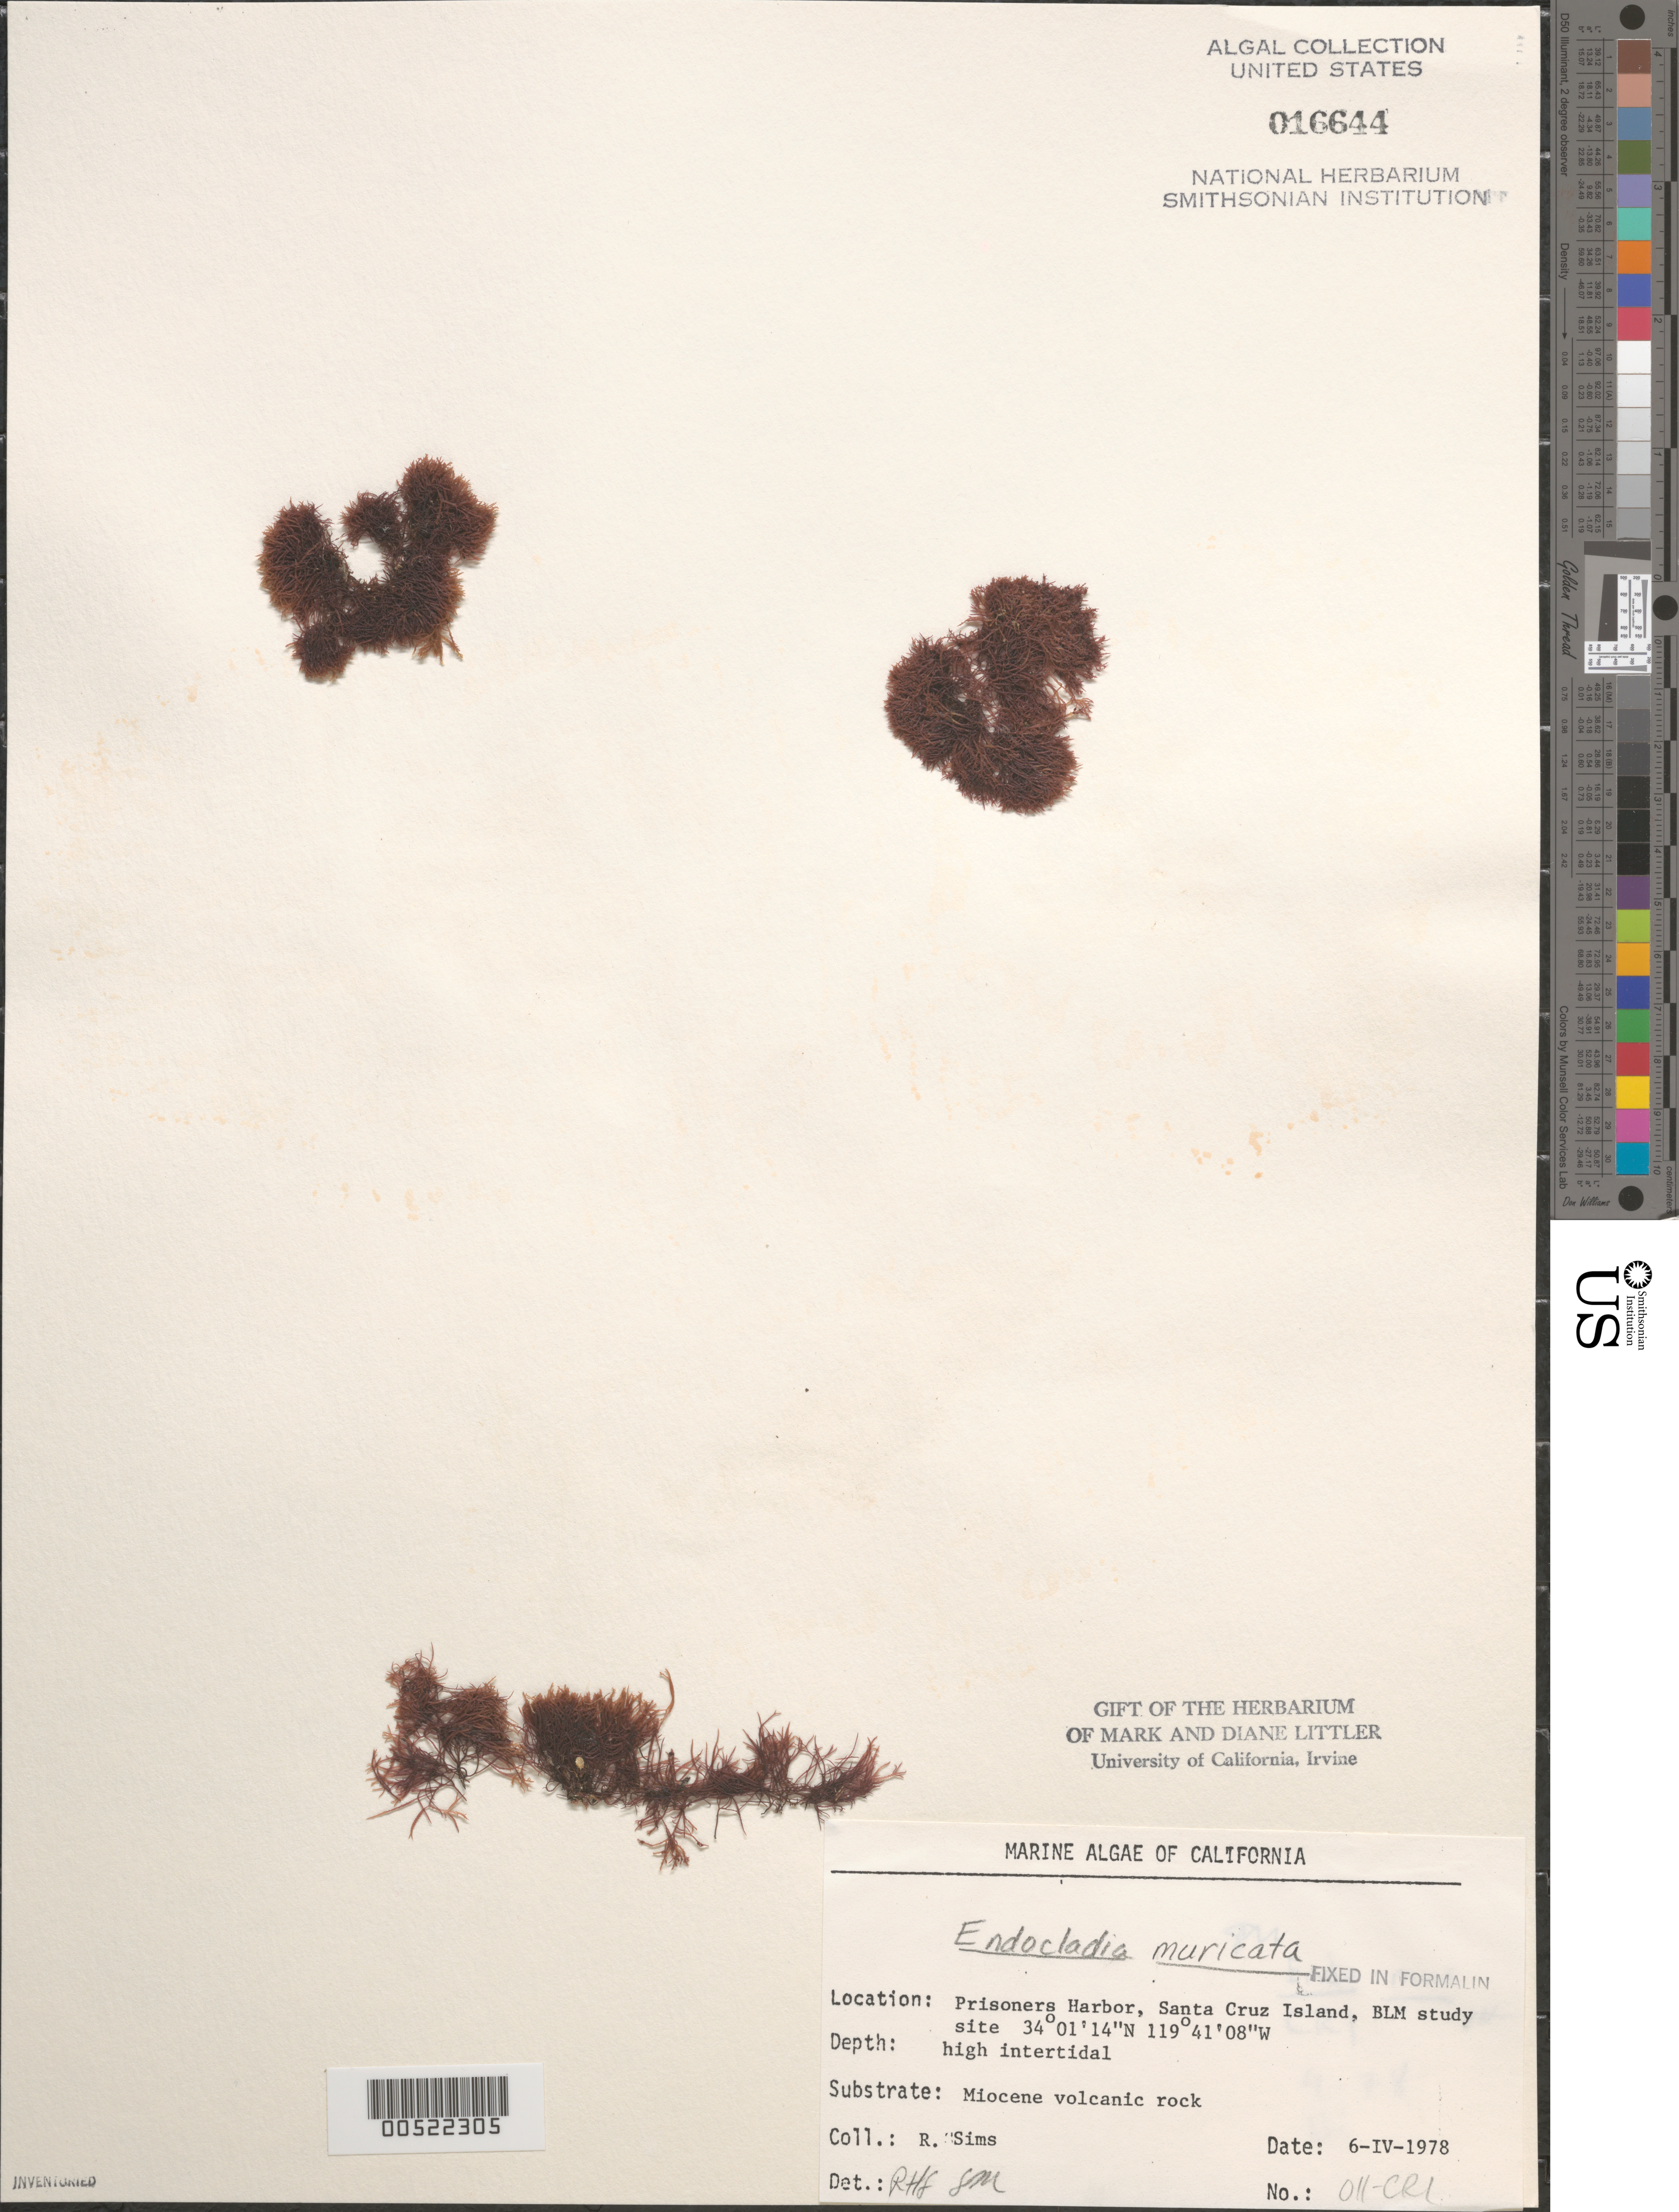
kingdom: Plantae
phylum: Rhodophyta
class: Florideophyceae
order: Gigartinales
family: Endocladiaceae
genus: Endocladia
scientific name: Endocladia muricata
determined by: Sims, Robert H.; Murray, S. N.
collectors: R. H. Sims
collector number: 011-cri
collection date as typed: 06 Apr 1978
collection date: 1978-04-06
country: United States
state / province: California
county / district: Santa Barbara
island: Santa Cruz Island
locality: Prisoners Harbor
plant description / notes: BLM-SOCALBIGHT Rocky Intertidal Survey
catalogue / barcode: US 16644